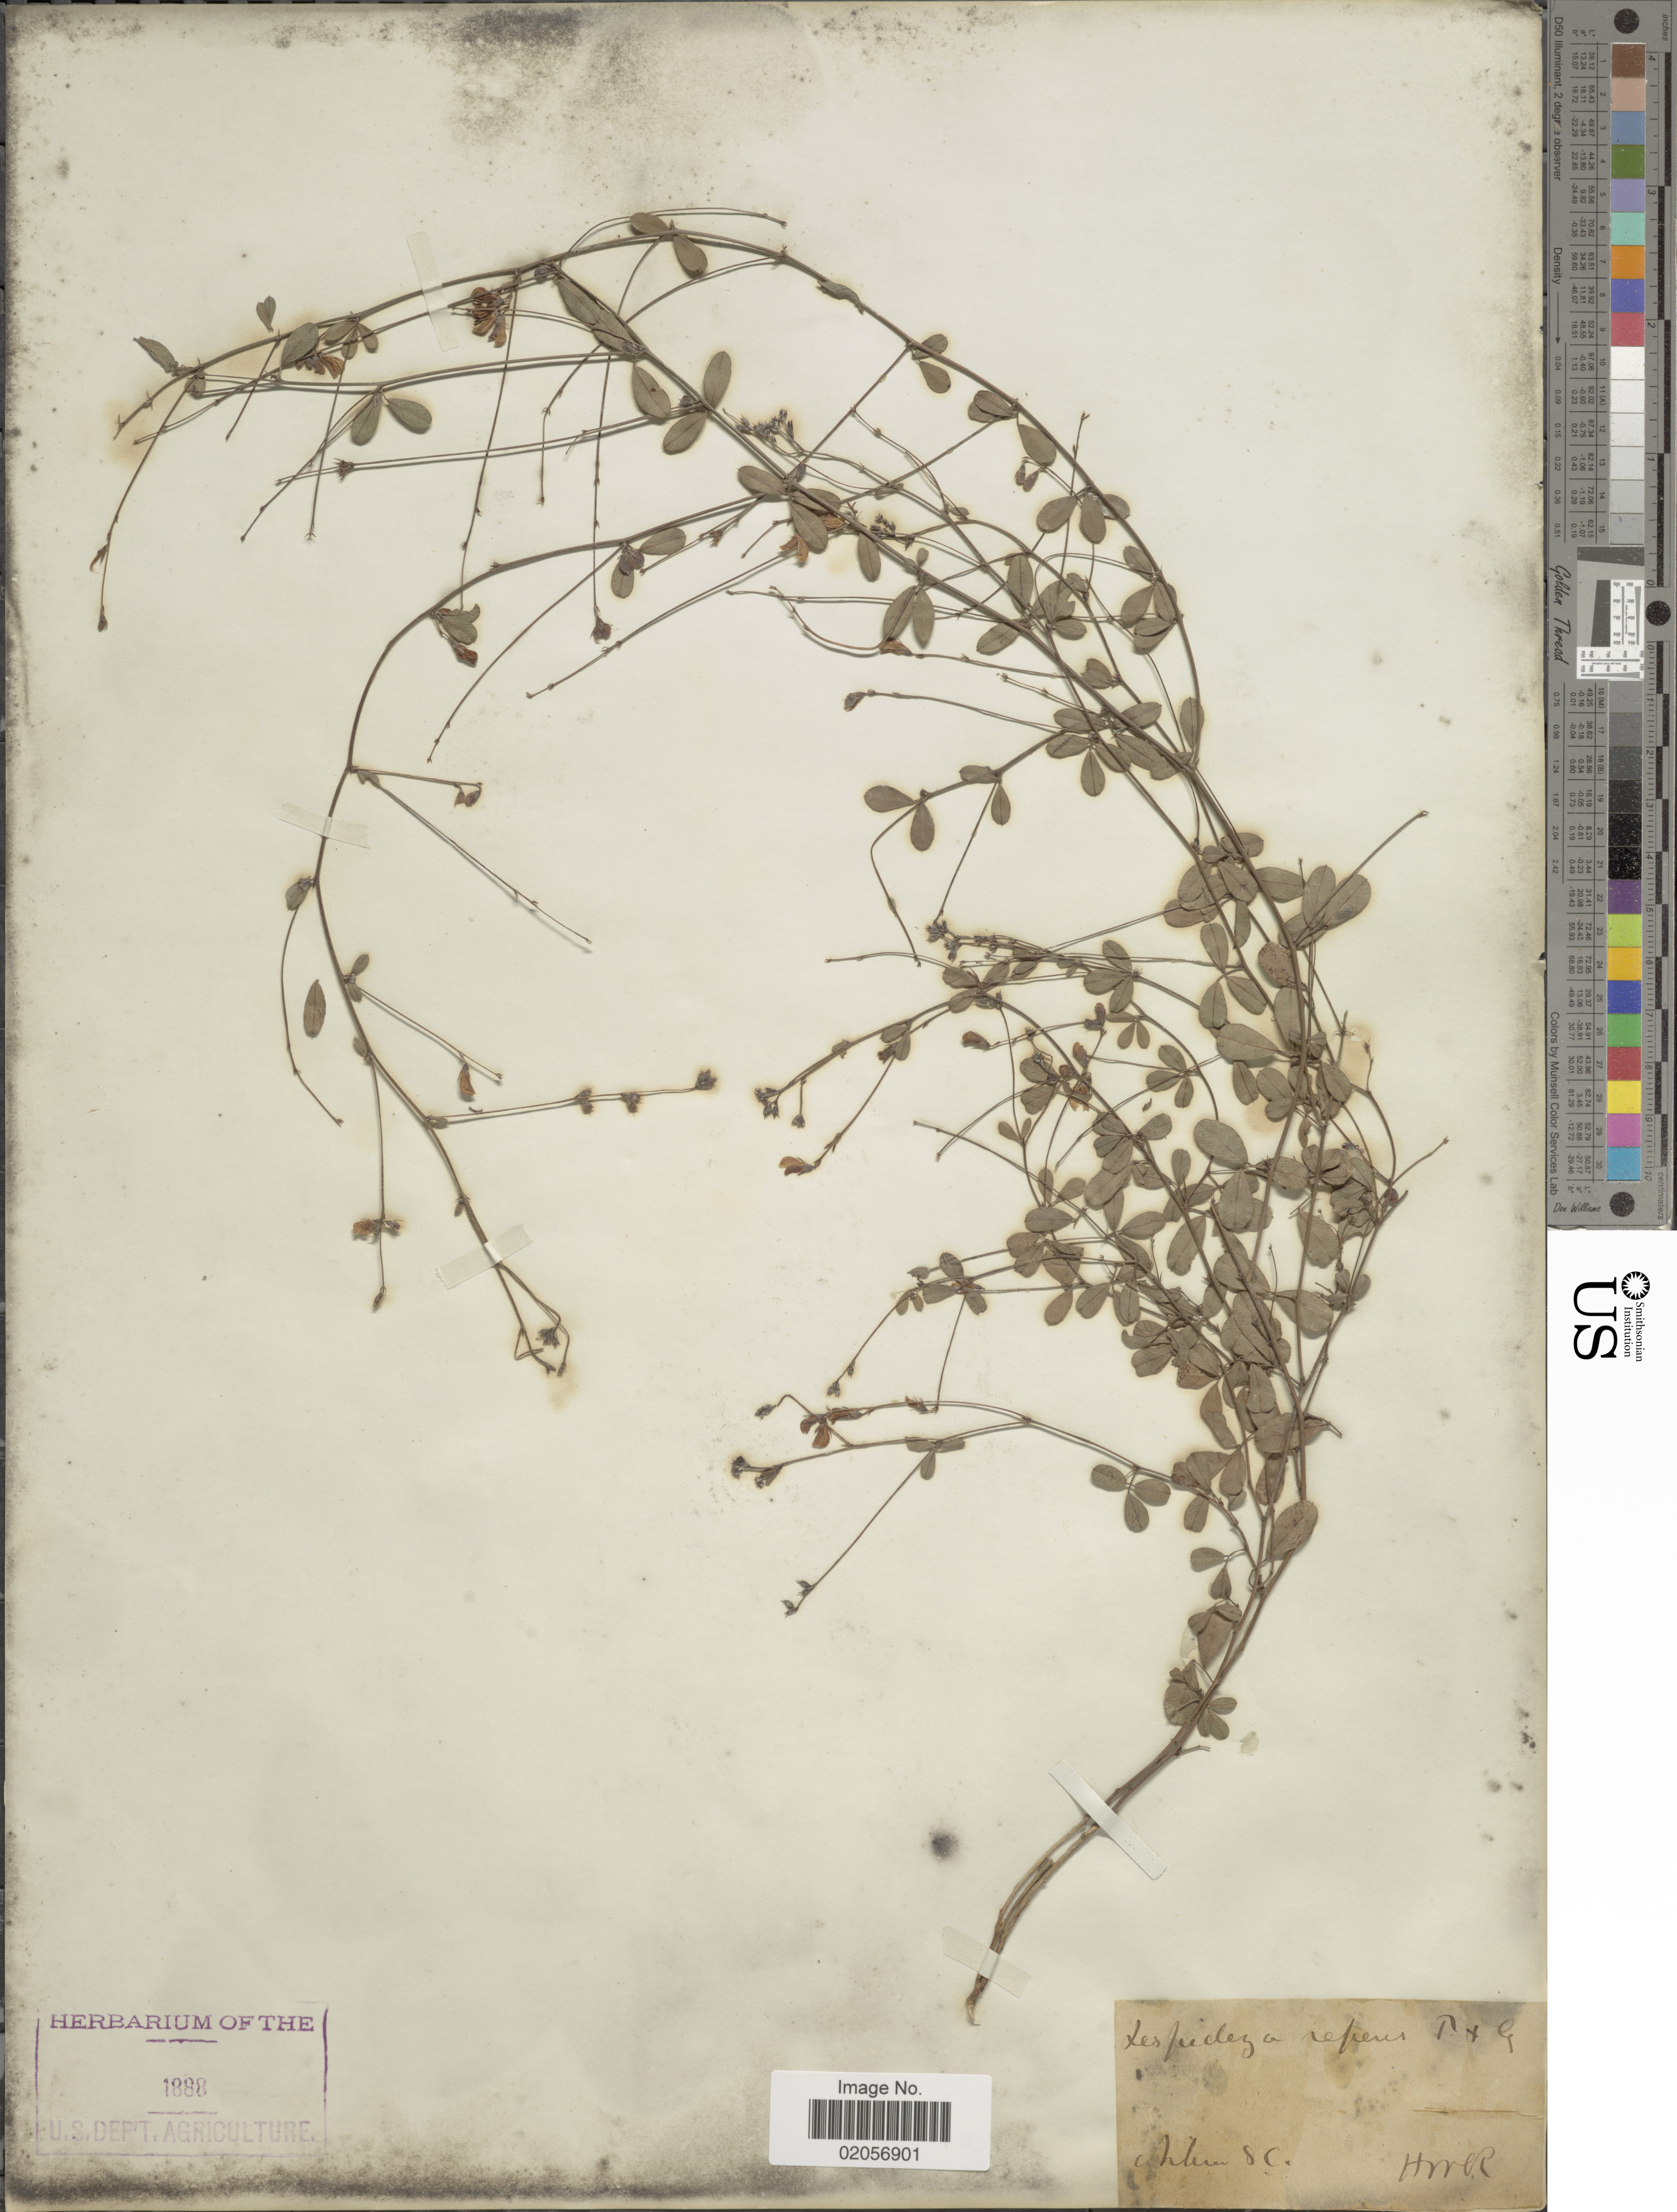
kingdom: Plantae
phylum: Tracheophyta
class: Magnoliopsida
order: Fabales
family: Fabaceae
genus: Lespedeza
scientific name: Lespedeza repens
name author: (L.) W.P.C. Barton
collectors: H. W. R.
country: United States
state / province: South Carolina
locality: Aiken